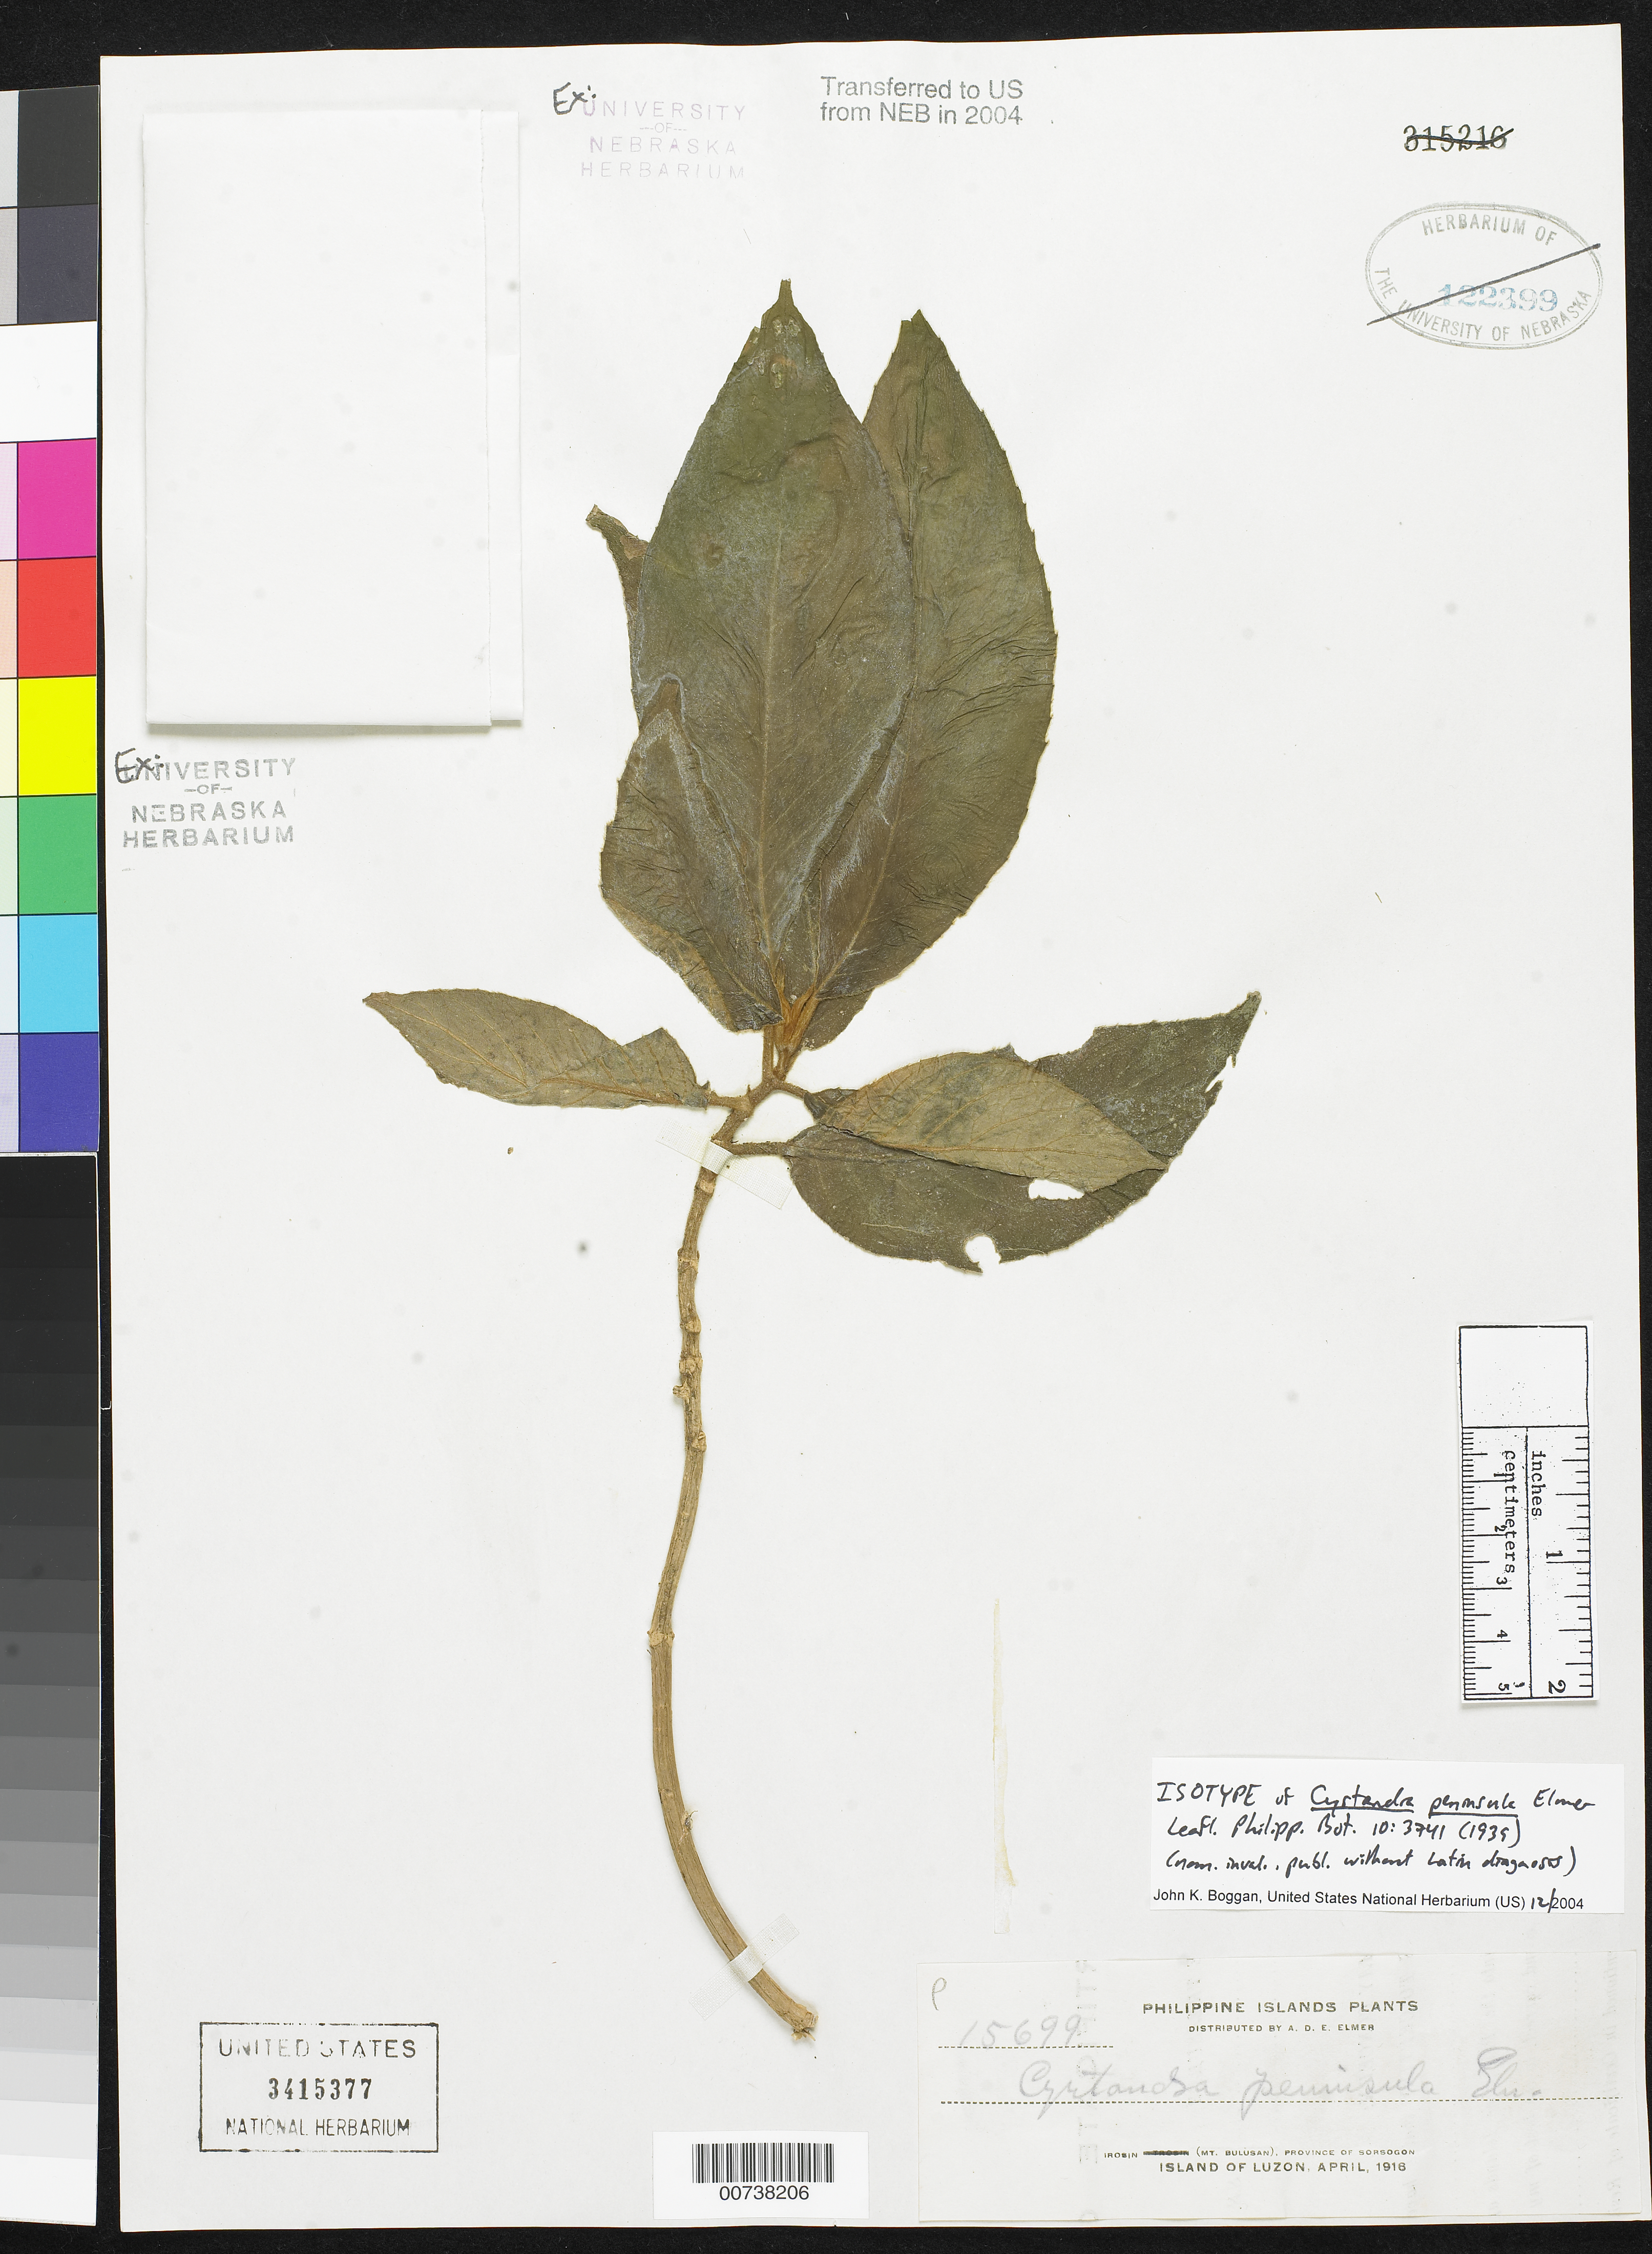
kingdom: Plantae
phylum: Tracheophyta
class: Magnoliopsida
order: Lamiales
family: Gesneriaceae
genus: Cyrtandra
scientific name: Cyrtandra peninsula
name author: Elmer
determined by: Boggan, J. K., (US), NMNH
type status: Isotype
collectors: A. D. E. Elmer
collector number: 15699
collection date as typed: Apr 1916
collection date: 1916-04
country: Philippines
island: Luzon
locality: Irosin (Mt. Bulusan), Province of Sorsogon, Island of Luzon.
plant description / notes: Name published without Latin diagnosis.; Ex Herb. Univerity of Nebraska, transferred to US from NEB in 2004.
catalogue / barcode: US 3415377